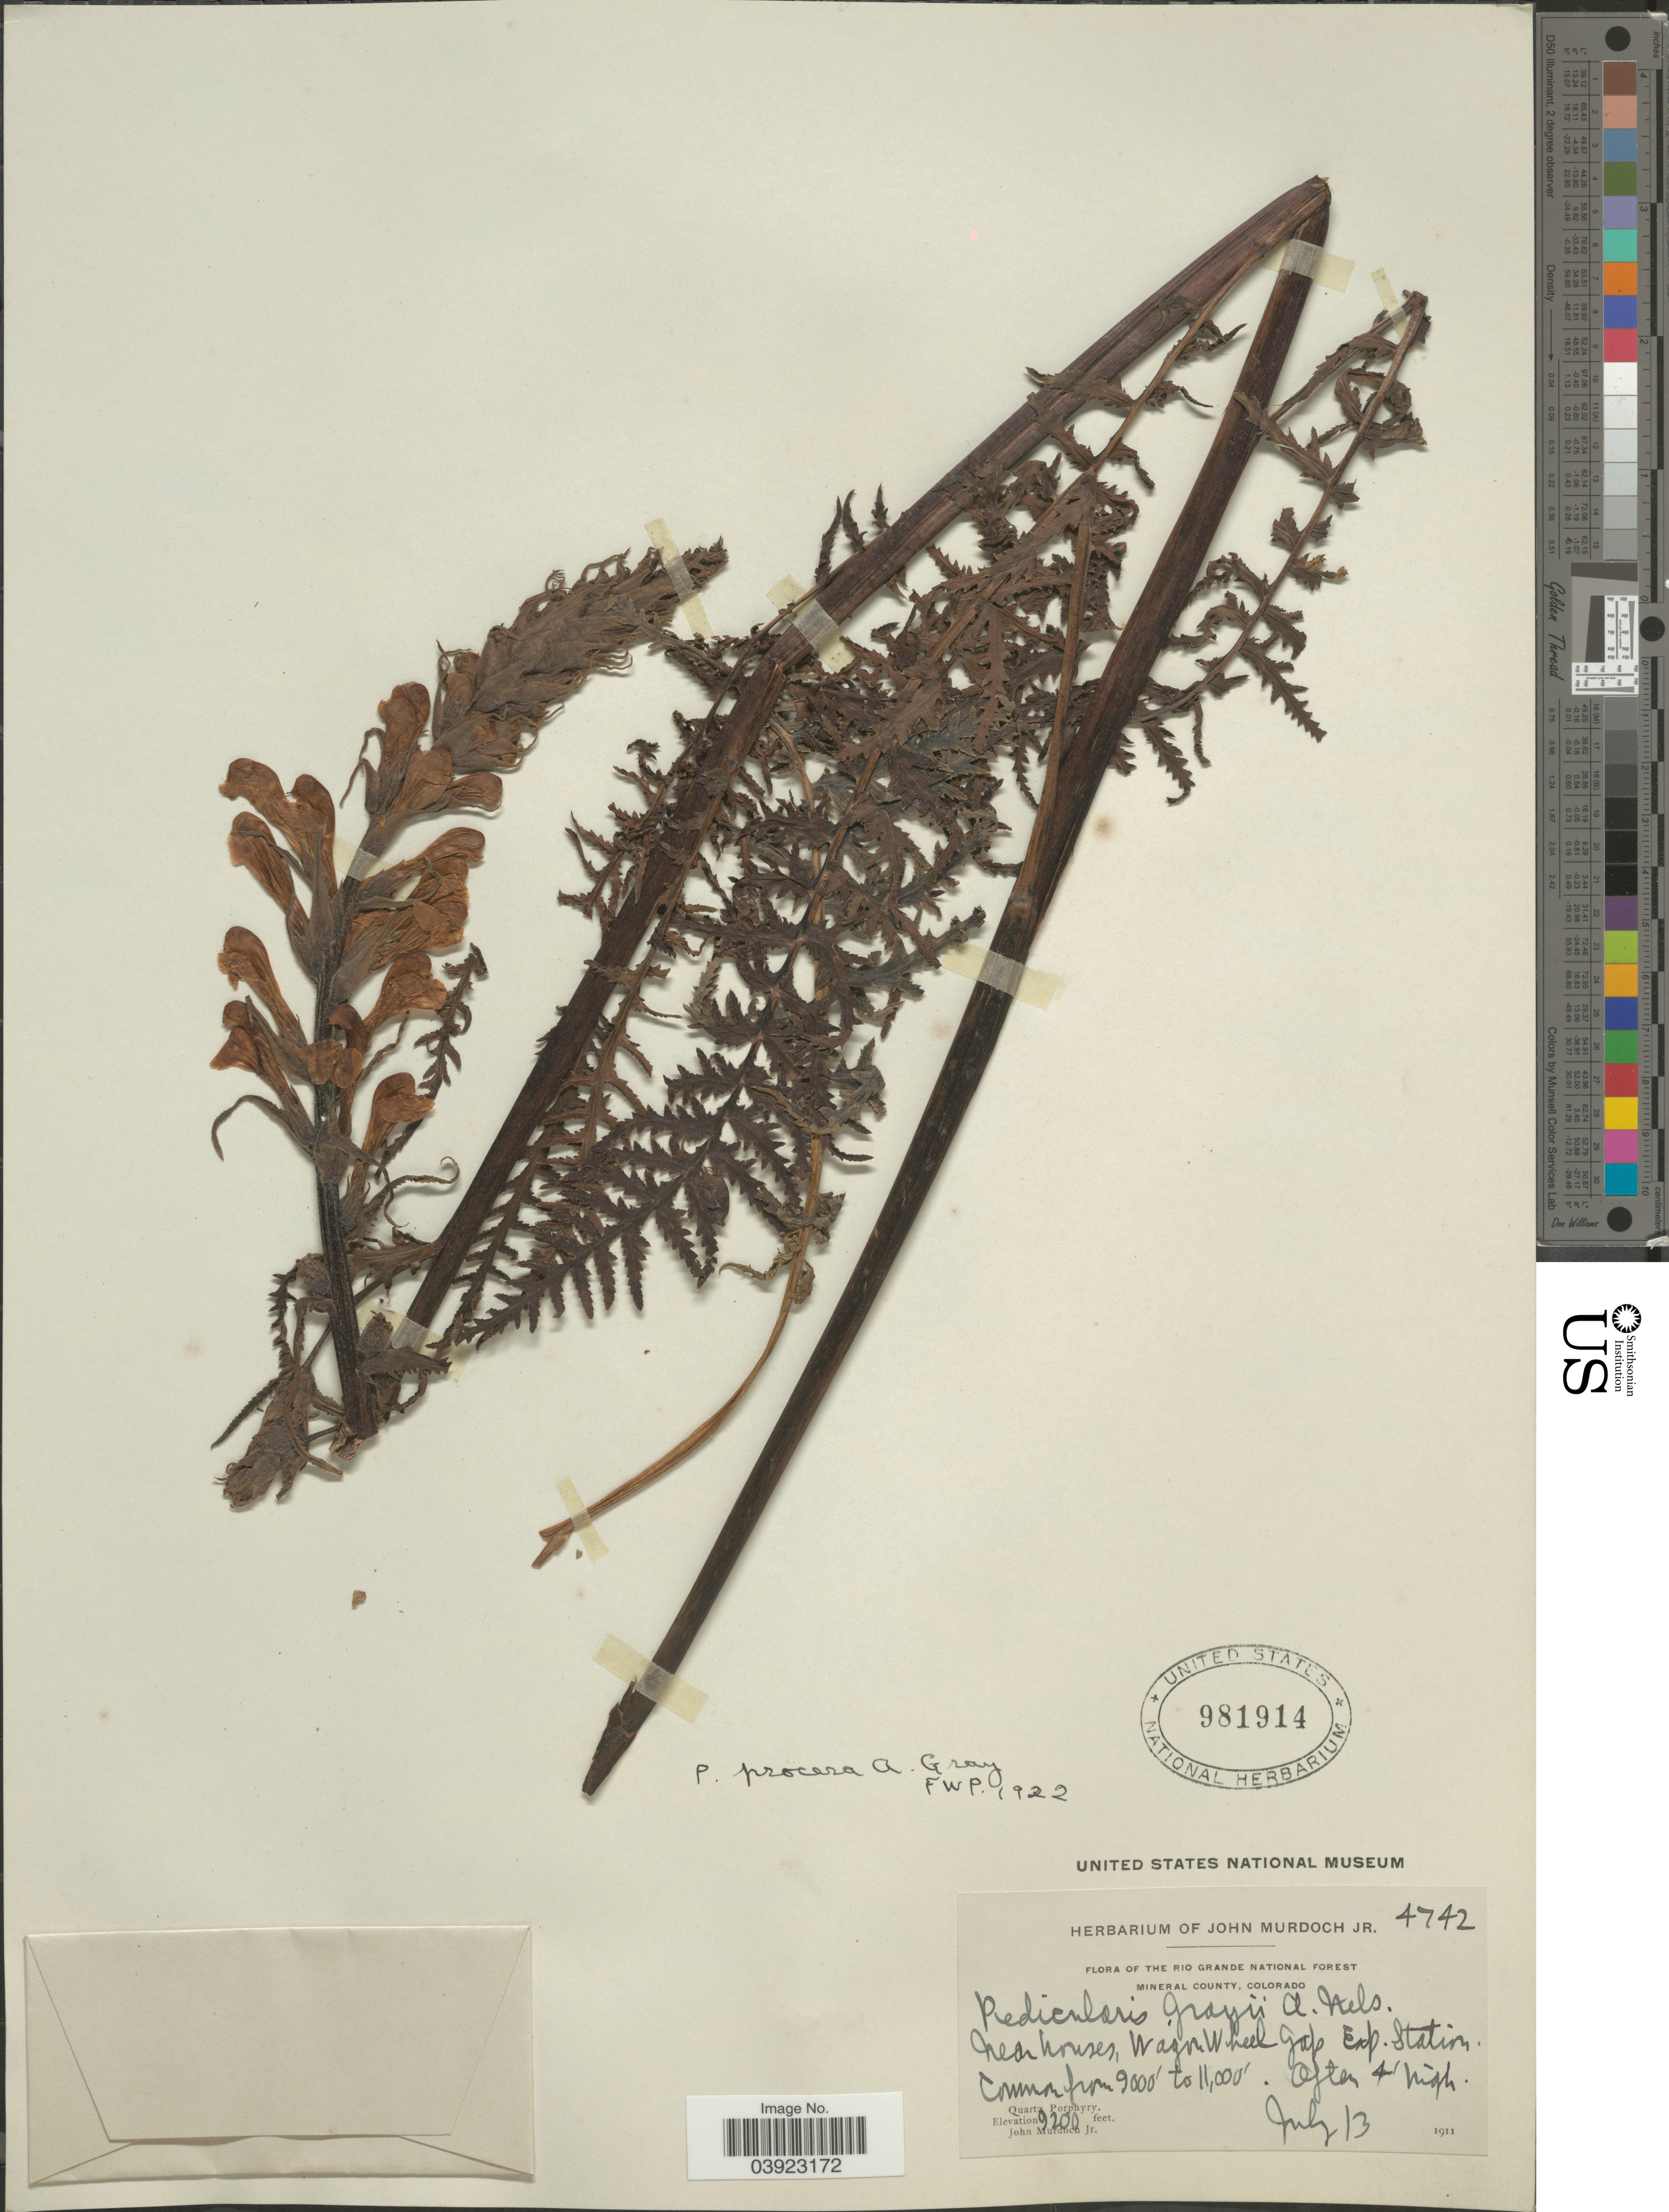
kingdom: Plantae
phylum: Tracheophyta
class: Magnoliopsida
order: Lamiales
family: Orobanchaceae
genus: Pedicularis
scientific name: Pedicularis procera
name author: A. Gray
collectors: J. Murdoch Jr.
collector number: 4742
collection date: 1911-07-13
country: United States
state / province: Colorado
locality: Rio Grande National Forest. Mineral County. Near houses, Wagon Wheel Gap. Exp. Station. Quartz Porphyry.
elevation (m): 2804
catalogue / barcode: US 981914